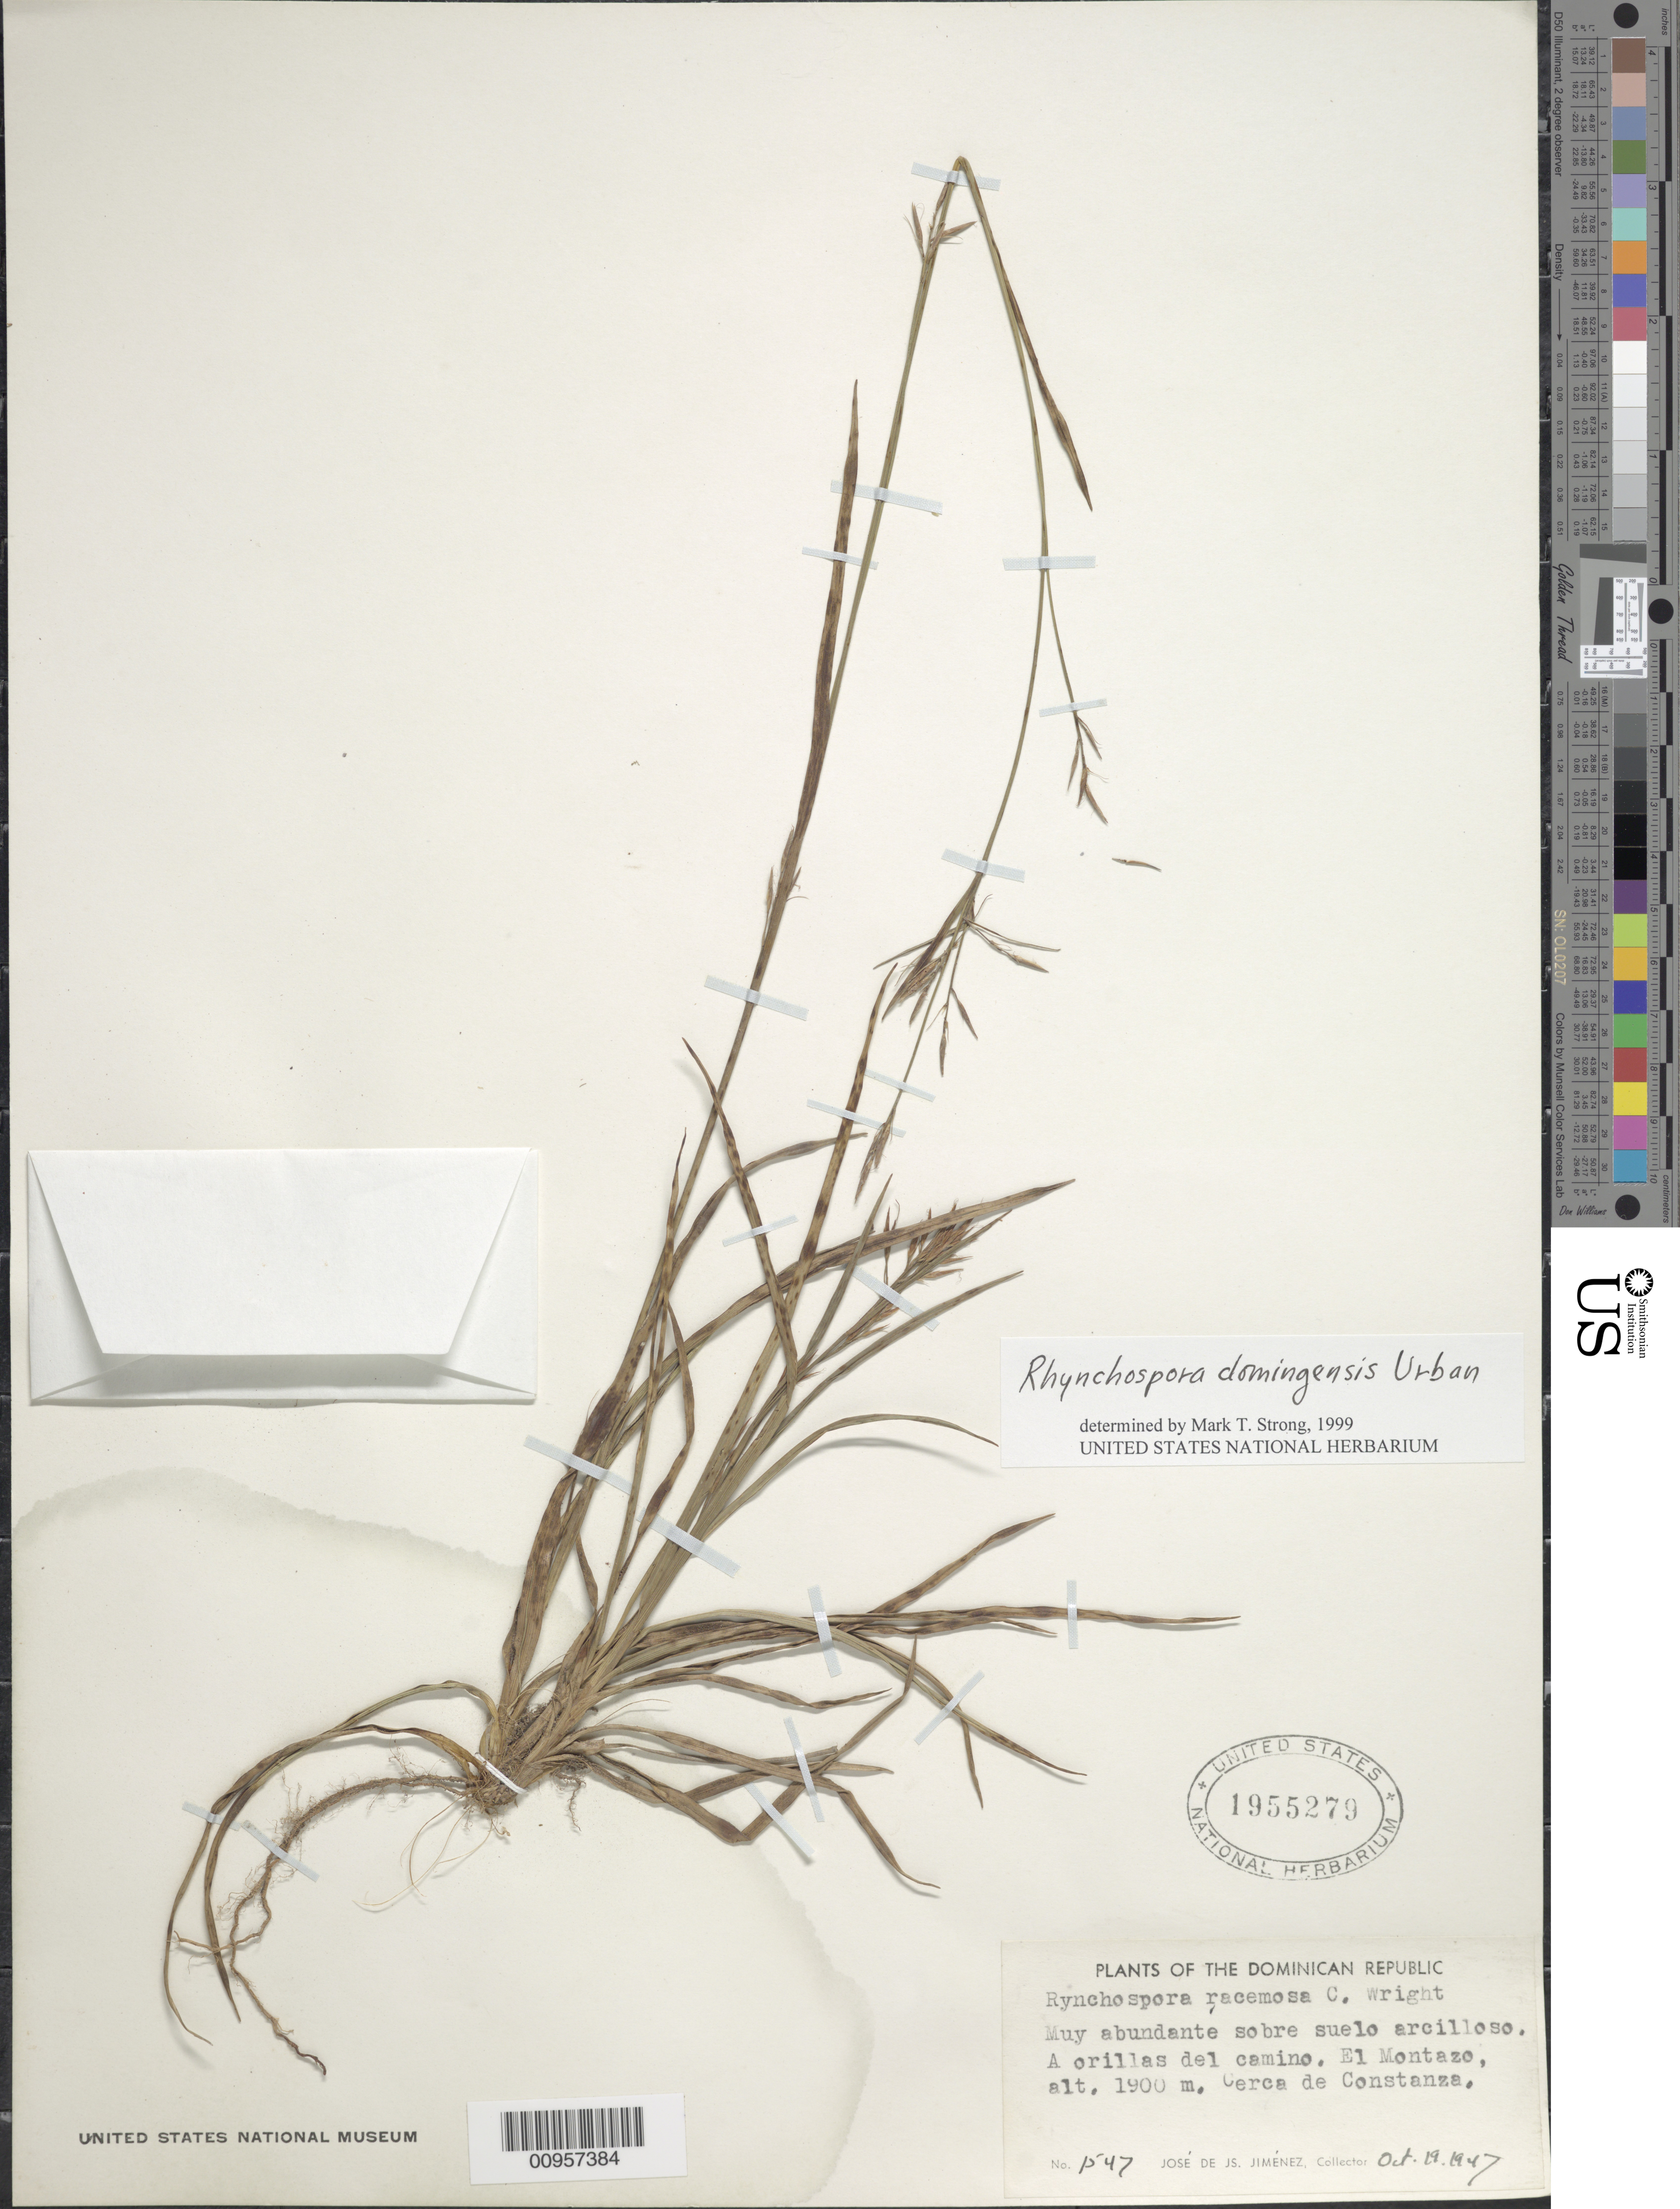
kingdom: Plantae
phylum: Tracheophyta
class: Liliopsida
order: Poales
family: Cyperaceae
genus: Rhynchospora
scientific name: Rhynchospora domingensis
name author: Urb.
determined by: Strong, M. T., (US), Smithsonian Institution - National Museum of Natural History (UNITED STATES)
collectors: J. J. Jiménez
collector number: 1547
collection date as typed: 19 Oct 1947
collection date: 1947-10-19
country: Dominican Republic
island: Hispaniola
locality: A orillas del camino, El Montazo, cerca de Constanza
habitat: Sobre suelo arcilloso a orillas del camino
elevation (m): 1900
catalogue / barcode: US 1955279